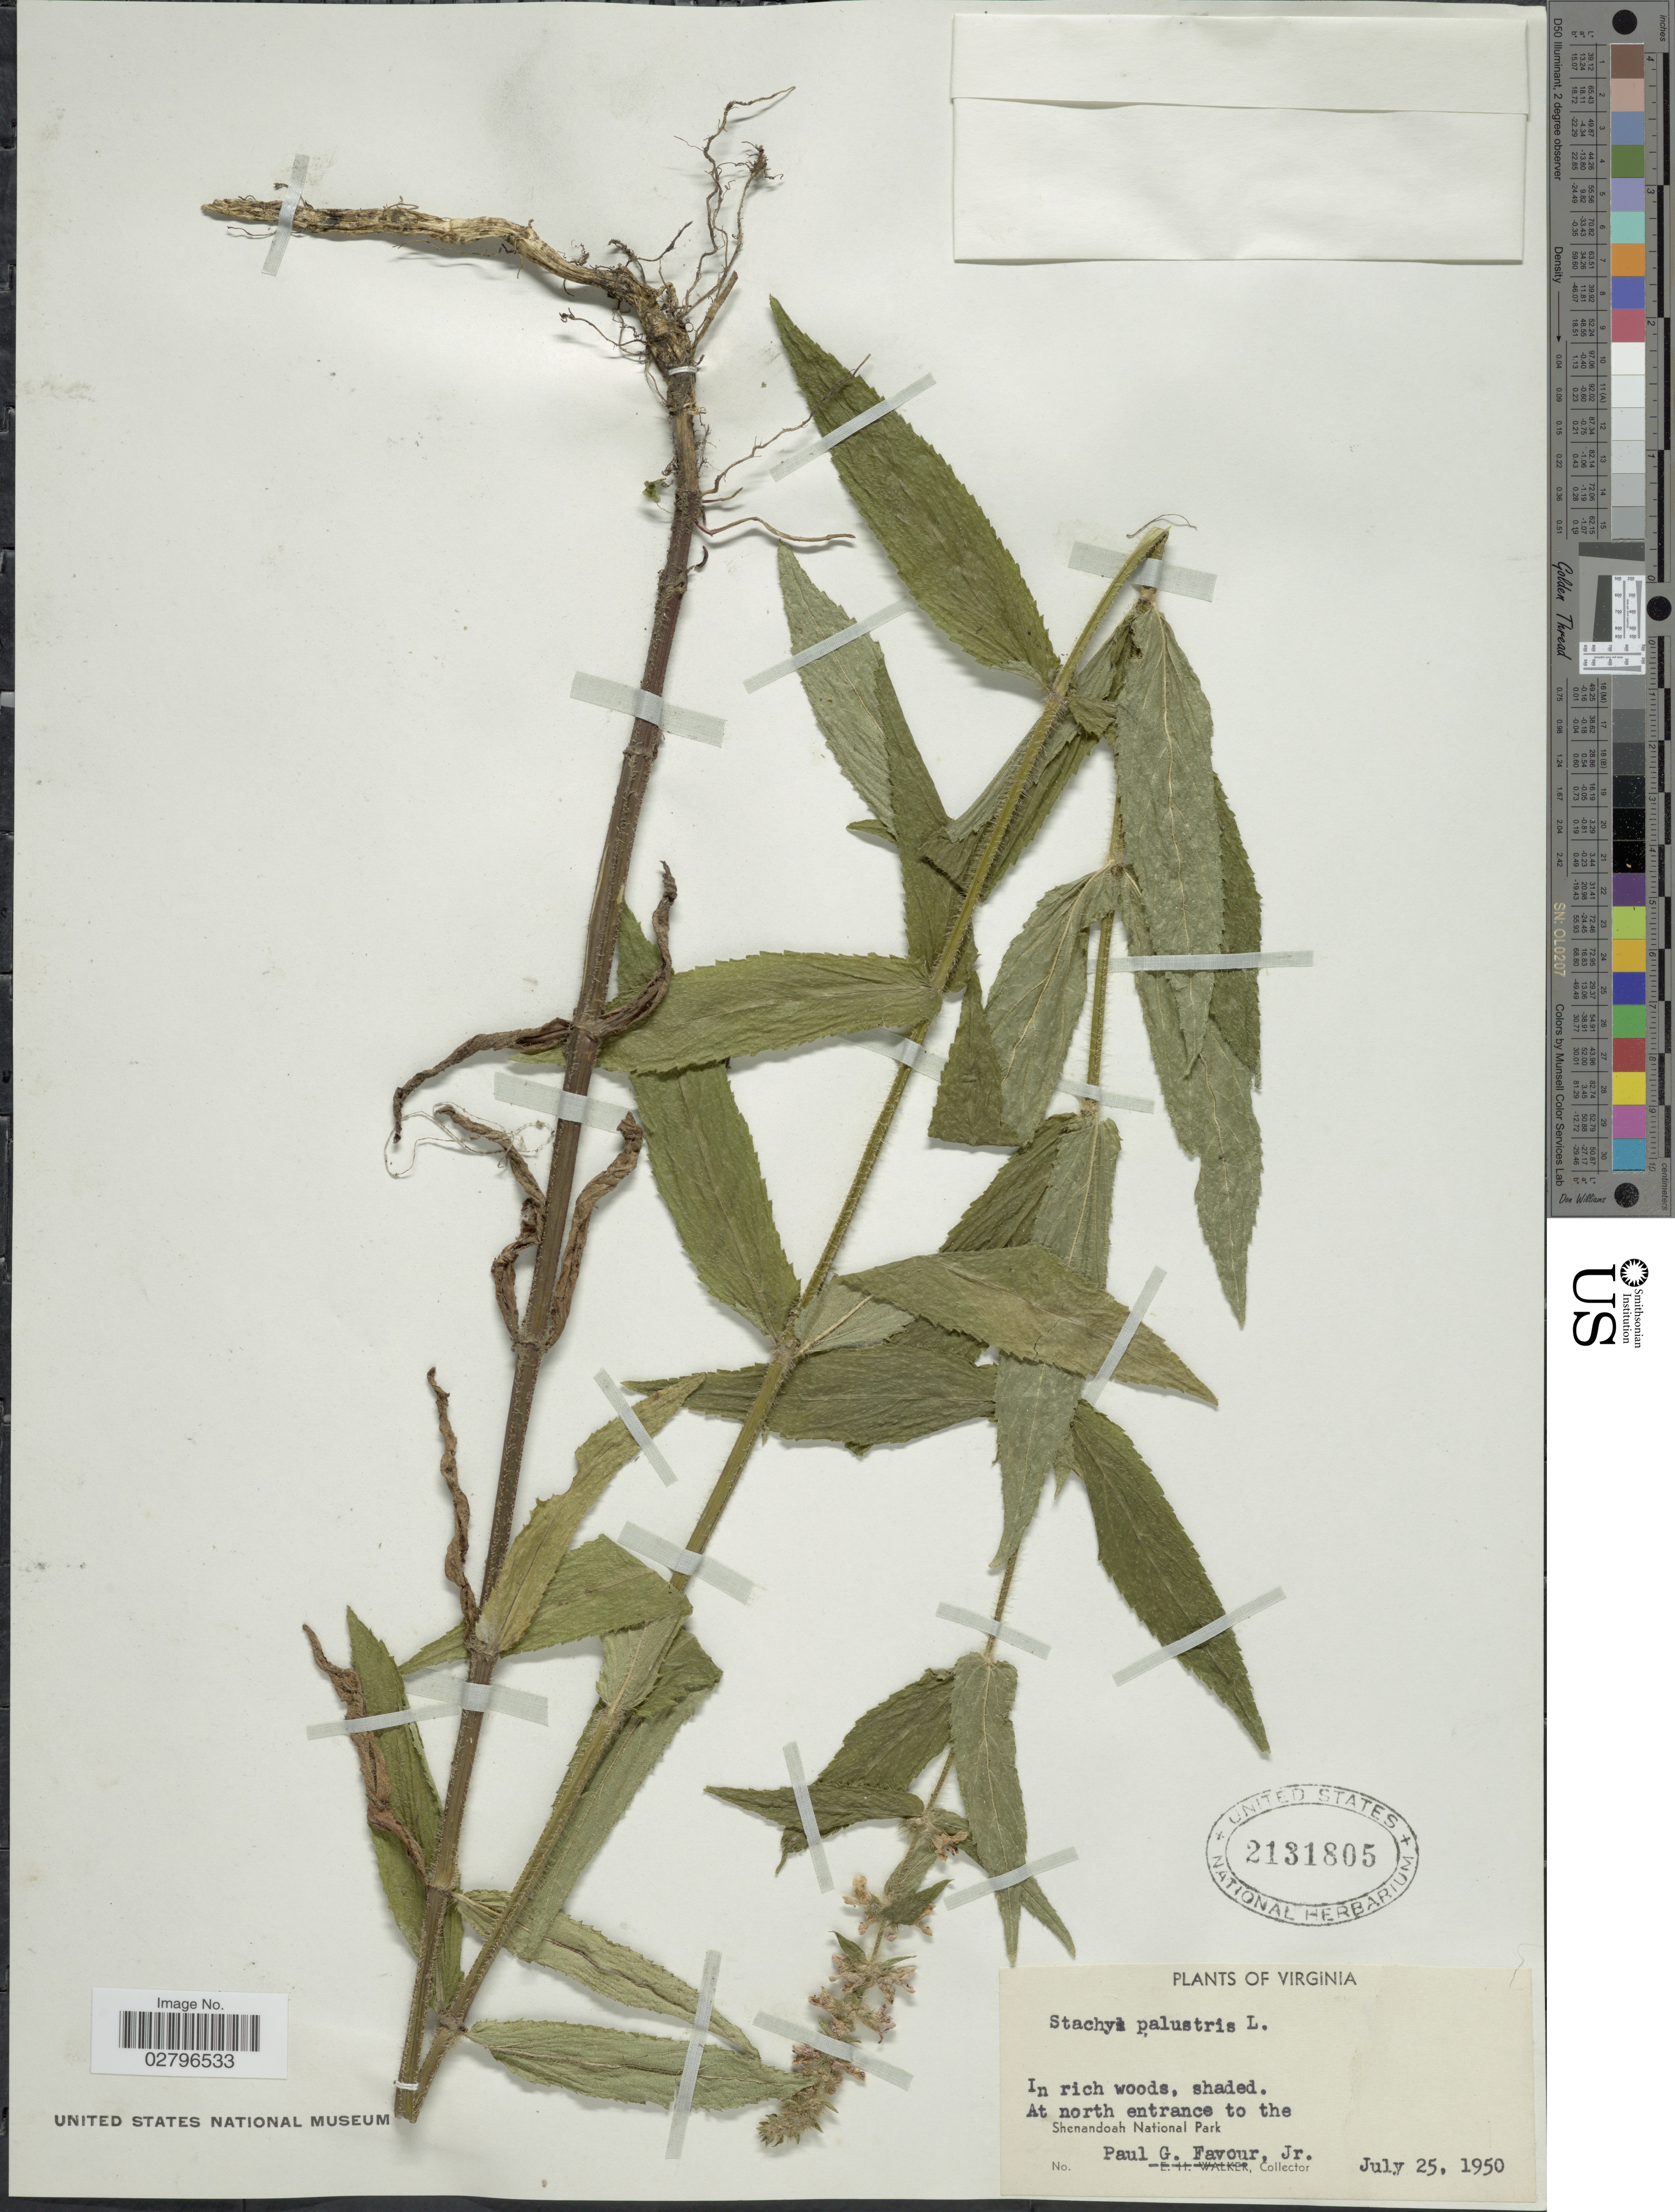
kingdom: Plantae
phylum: Tracheophyta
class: Magnoliopsida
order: Lamiales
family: Lamiaceae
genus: Stachys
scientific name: Stachys palustris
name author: L.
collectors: P. Favour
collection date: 1950-07-25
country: United States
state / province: Virginia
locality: At north entrance to the Shenandoah National Park.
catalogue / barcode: US 2131805